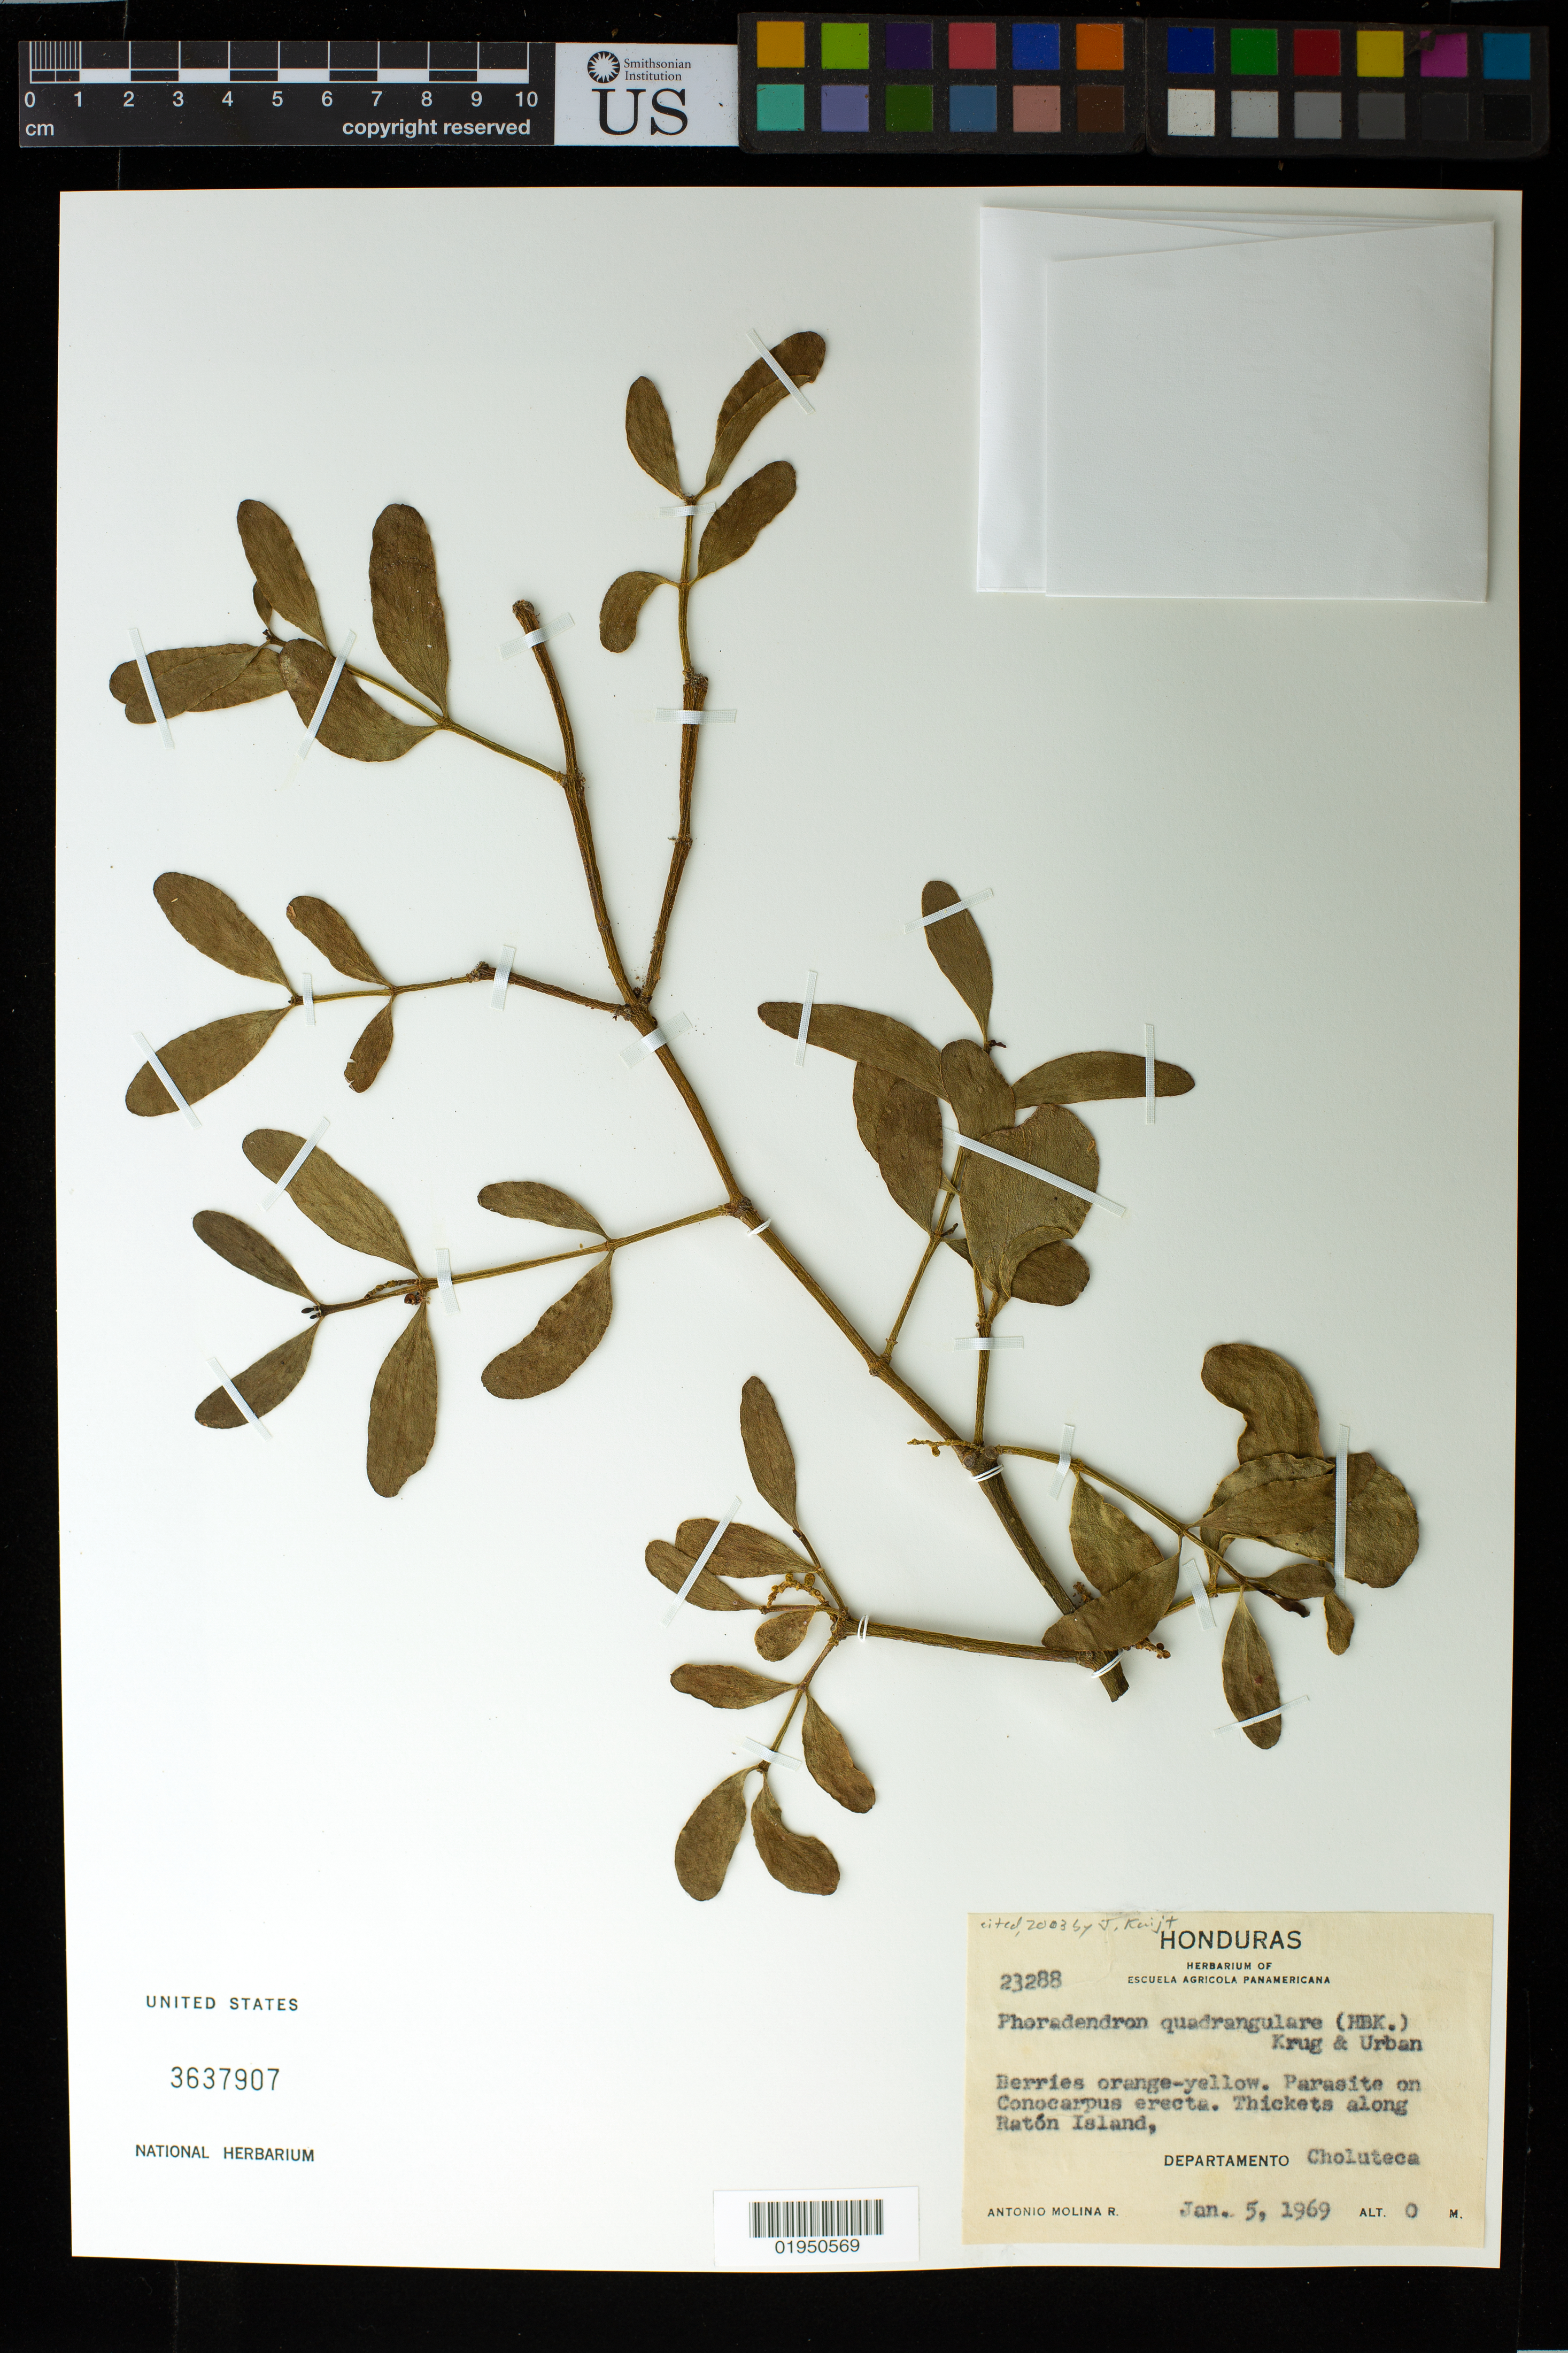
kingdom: Plantae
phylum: Tracheophyta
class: Magnoliopsida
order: Santalales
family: Viscaceae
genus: Phoradendron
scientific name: Phoradendron quadrangulare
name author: (Kunth) Griseb.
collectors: A. Molina R.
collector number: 23288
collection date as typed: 05 Jan 1969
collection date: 1969-01-05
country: Honduras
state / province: Choluteca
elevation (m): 0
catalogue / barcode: US 3637907